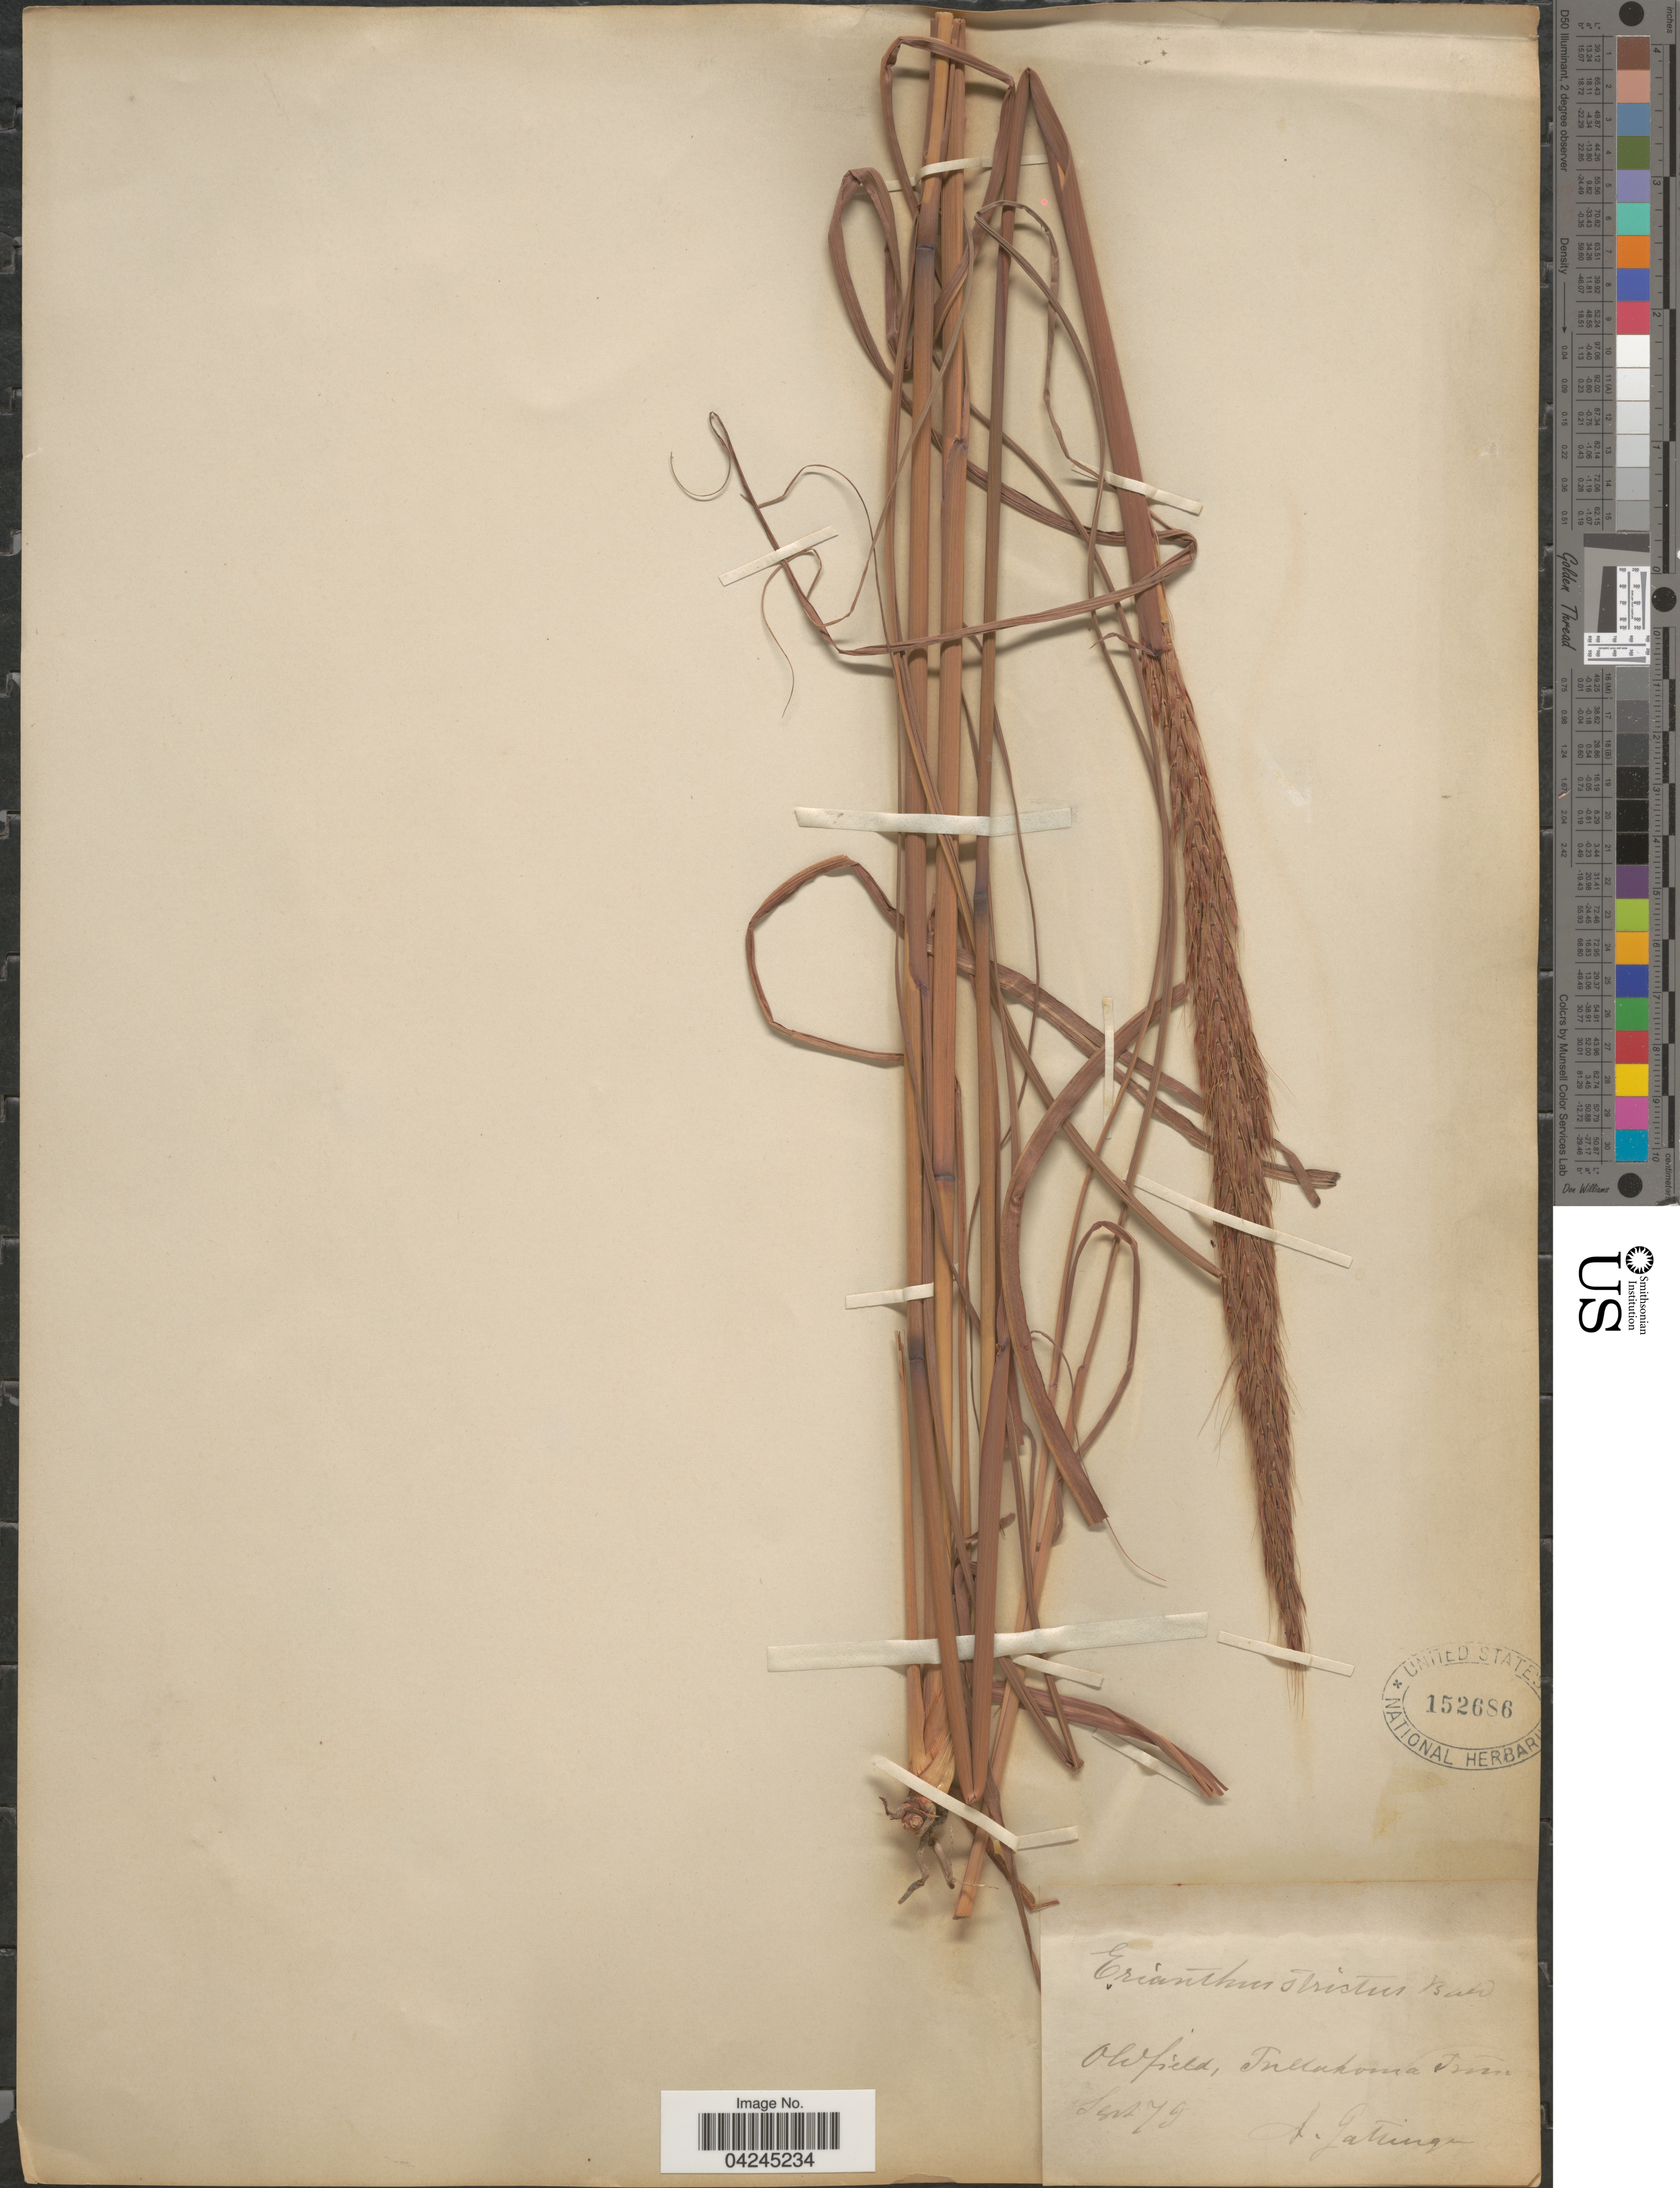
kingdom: Plantae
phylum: Tracheophyta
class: Liliopsida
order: Poales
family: Poaceae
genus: Erianthus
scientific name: Erianthus strictus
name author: Baldwin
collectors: A. Gattinger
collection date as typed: Transcribed d/m/y: /9/79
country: United States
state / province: Tennessee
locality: Old field, Tullahoma.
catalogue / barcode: US 152686